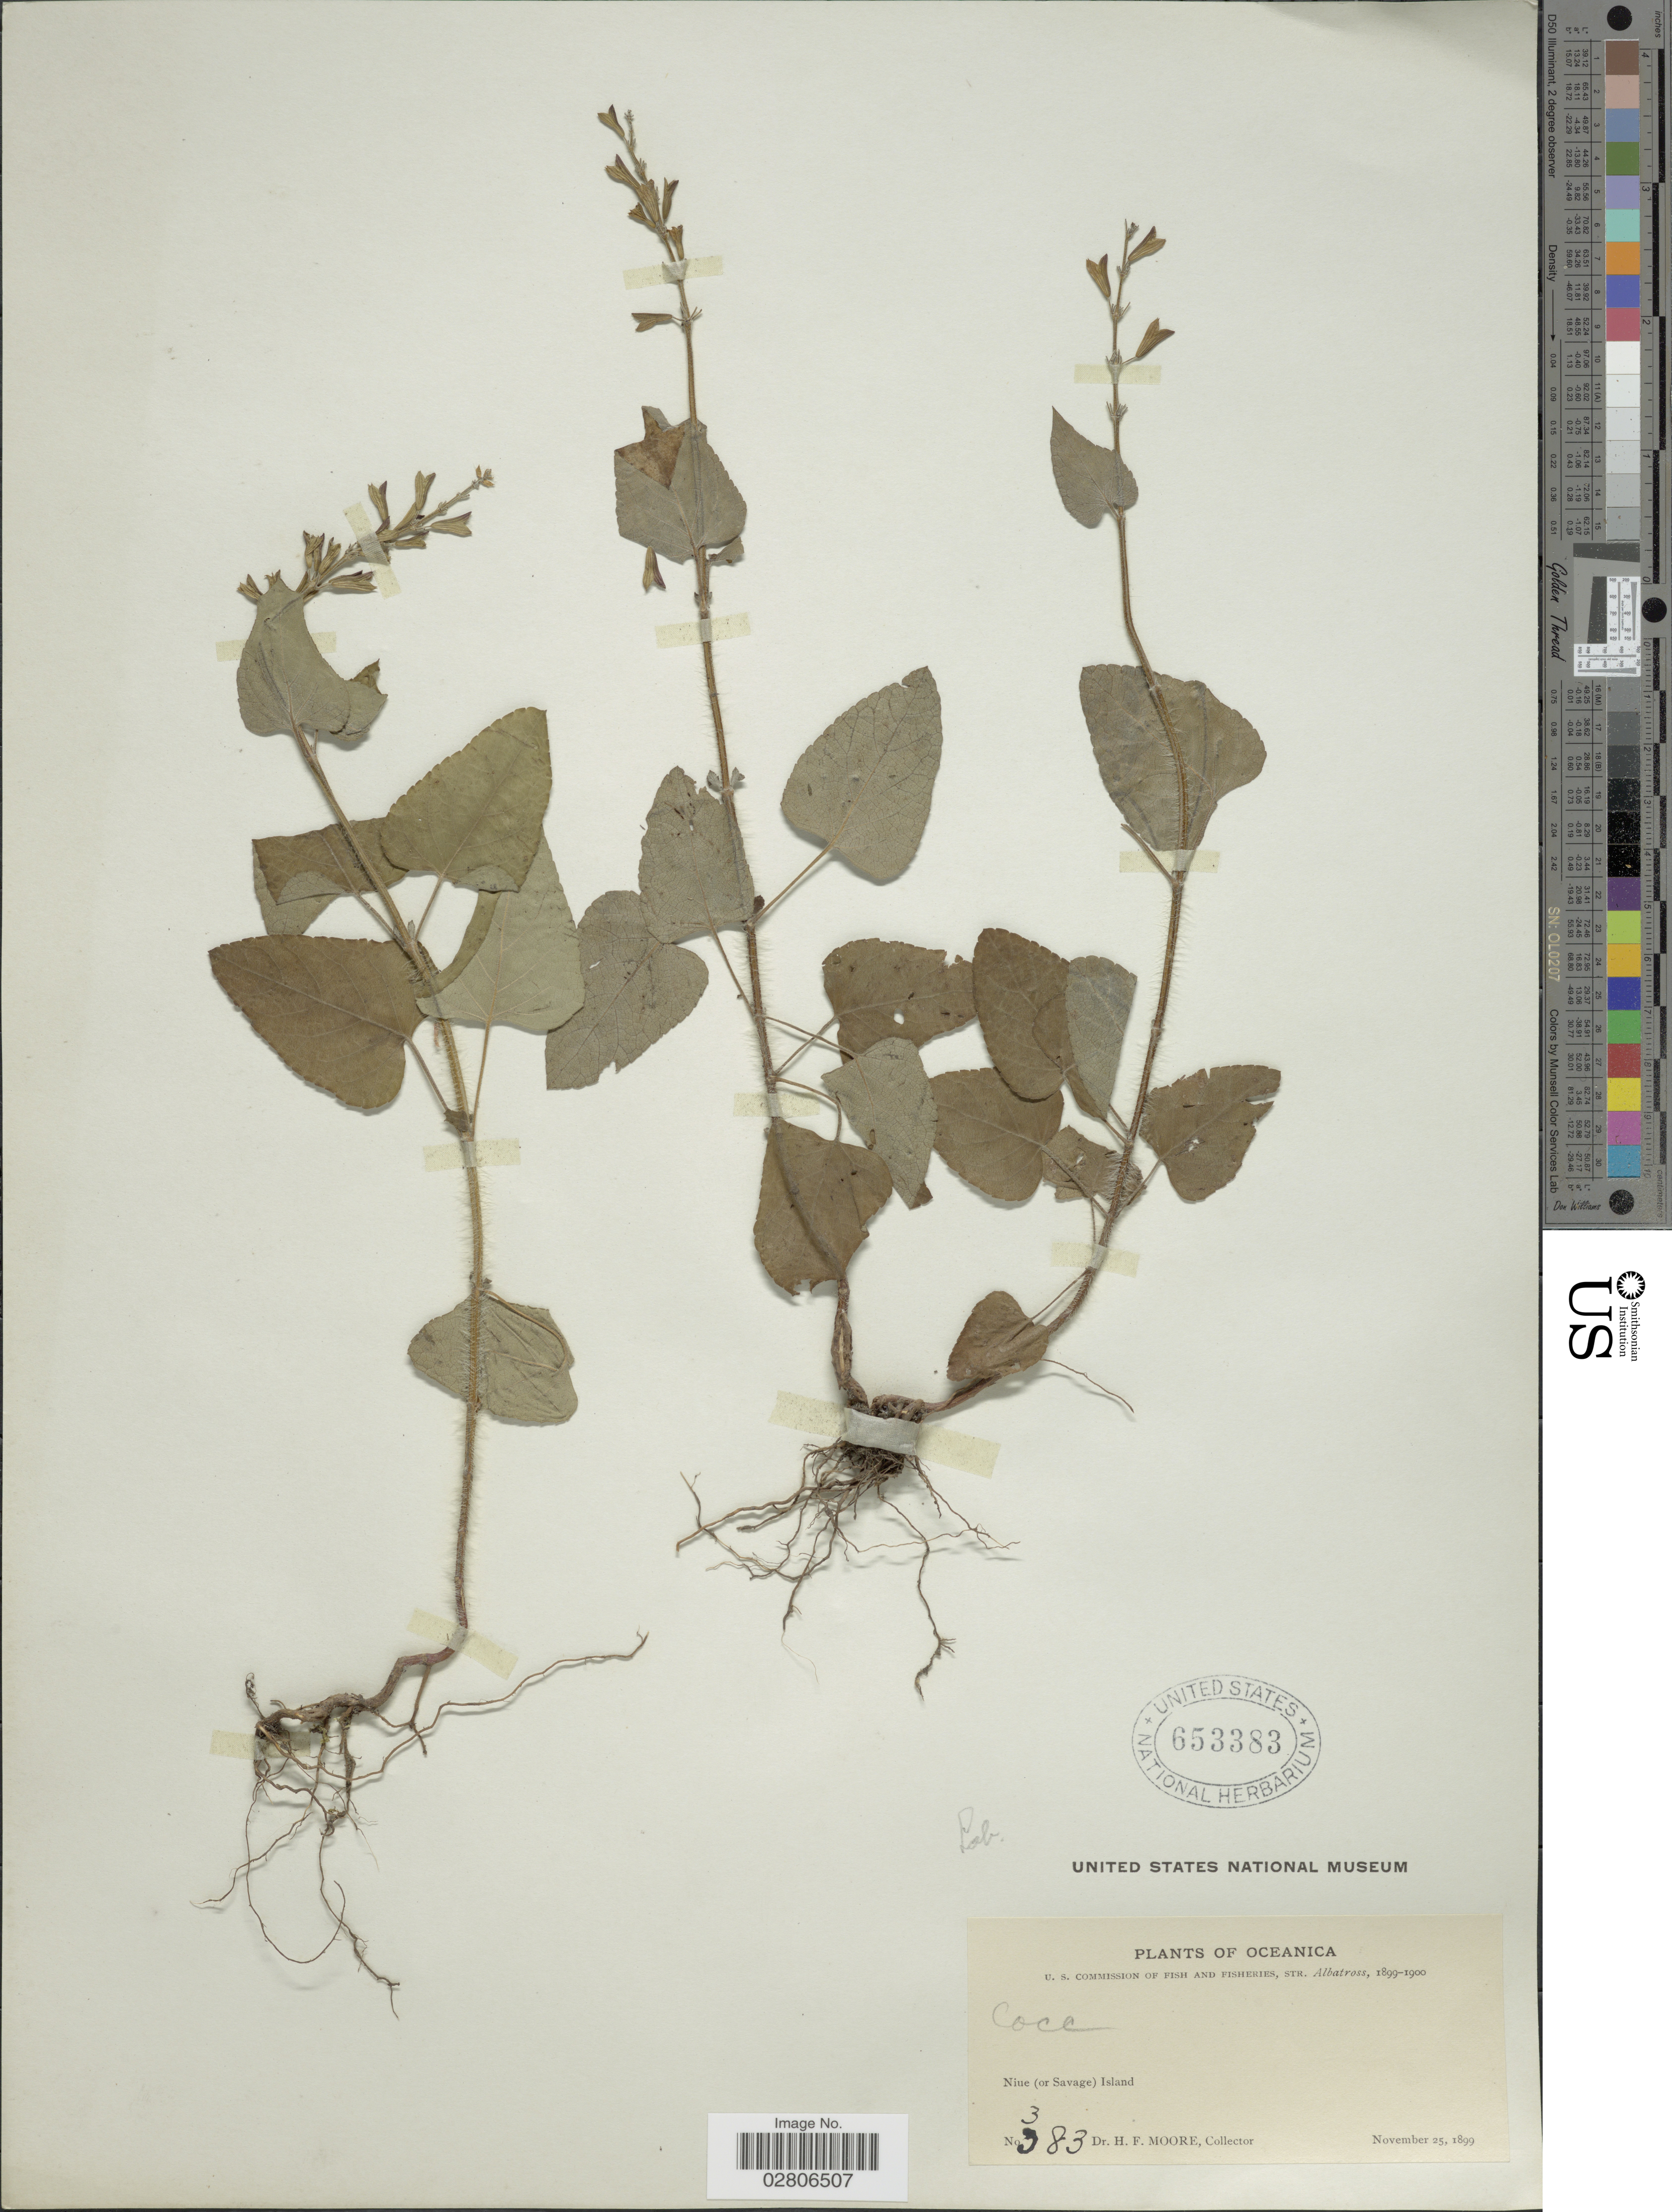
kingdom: Plantae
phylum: Tracheophyta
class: Magnoliopsida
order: Lamiales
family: Lamiaceae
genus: Salvia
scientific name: Salvia coccinea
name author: Etlinger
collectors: H. F. Moore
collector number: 383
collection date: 1899-11-25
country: Niue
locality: Oceanica, Niue (or Savage) Island.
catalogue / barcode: US 653383